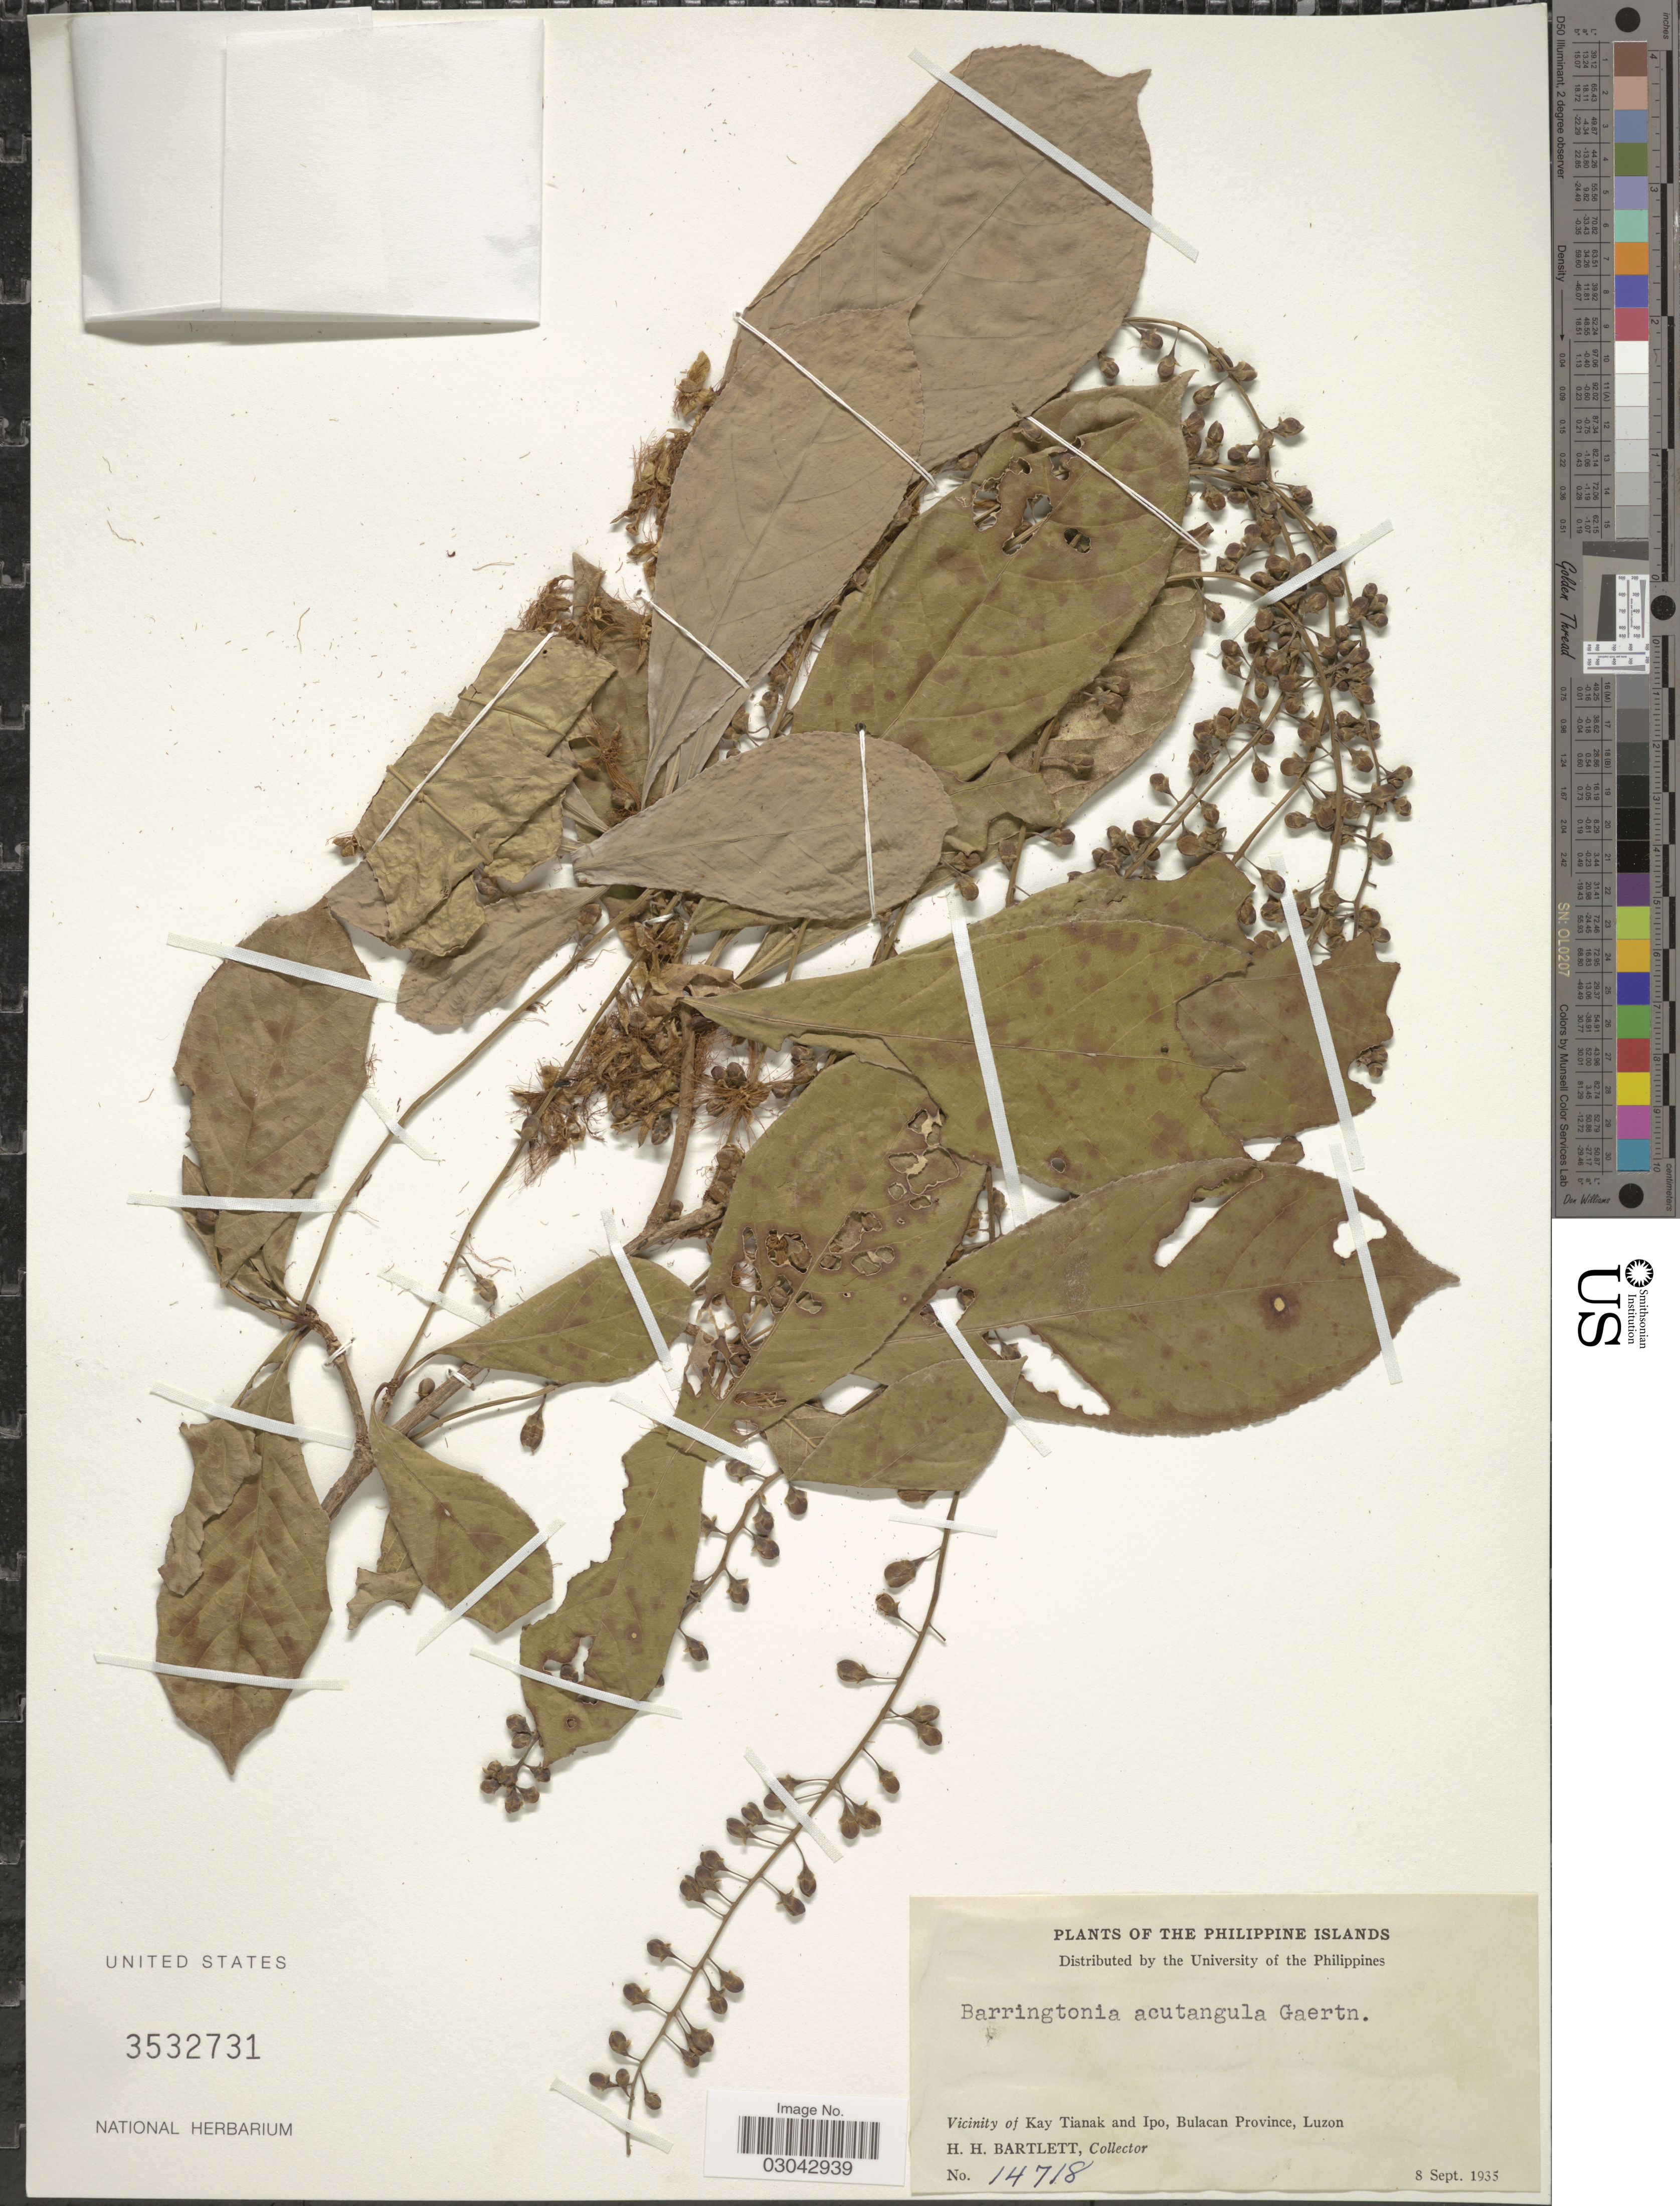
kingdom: Plantae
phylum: Tracheophyta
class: Magnoliopsida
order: Ericales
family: Lecythidaceae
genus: Barringtonia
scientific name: Barringtonia acutangula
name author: (L.) Gaertn.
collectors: H. H. Bartlett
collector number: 14718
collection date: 1935-09-08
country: Philippines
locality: Vicinity of Kay Tianak and Ipo, Bulacan Province, Luzon.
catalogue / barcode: US 3532731